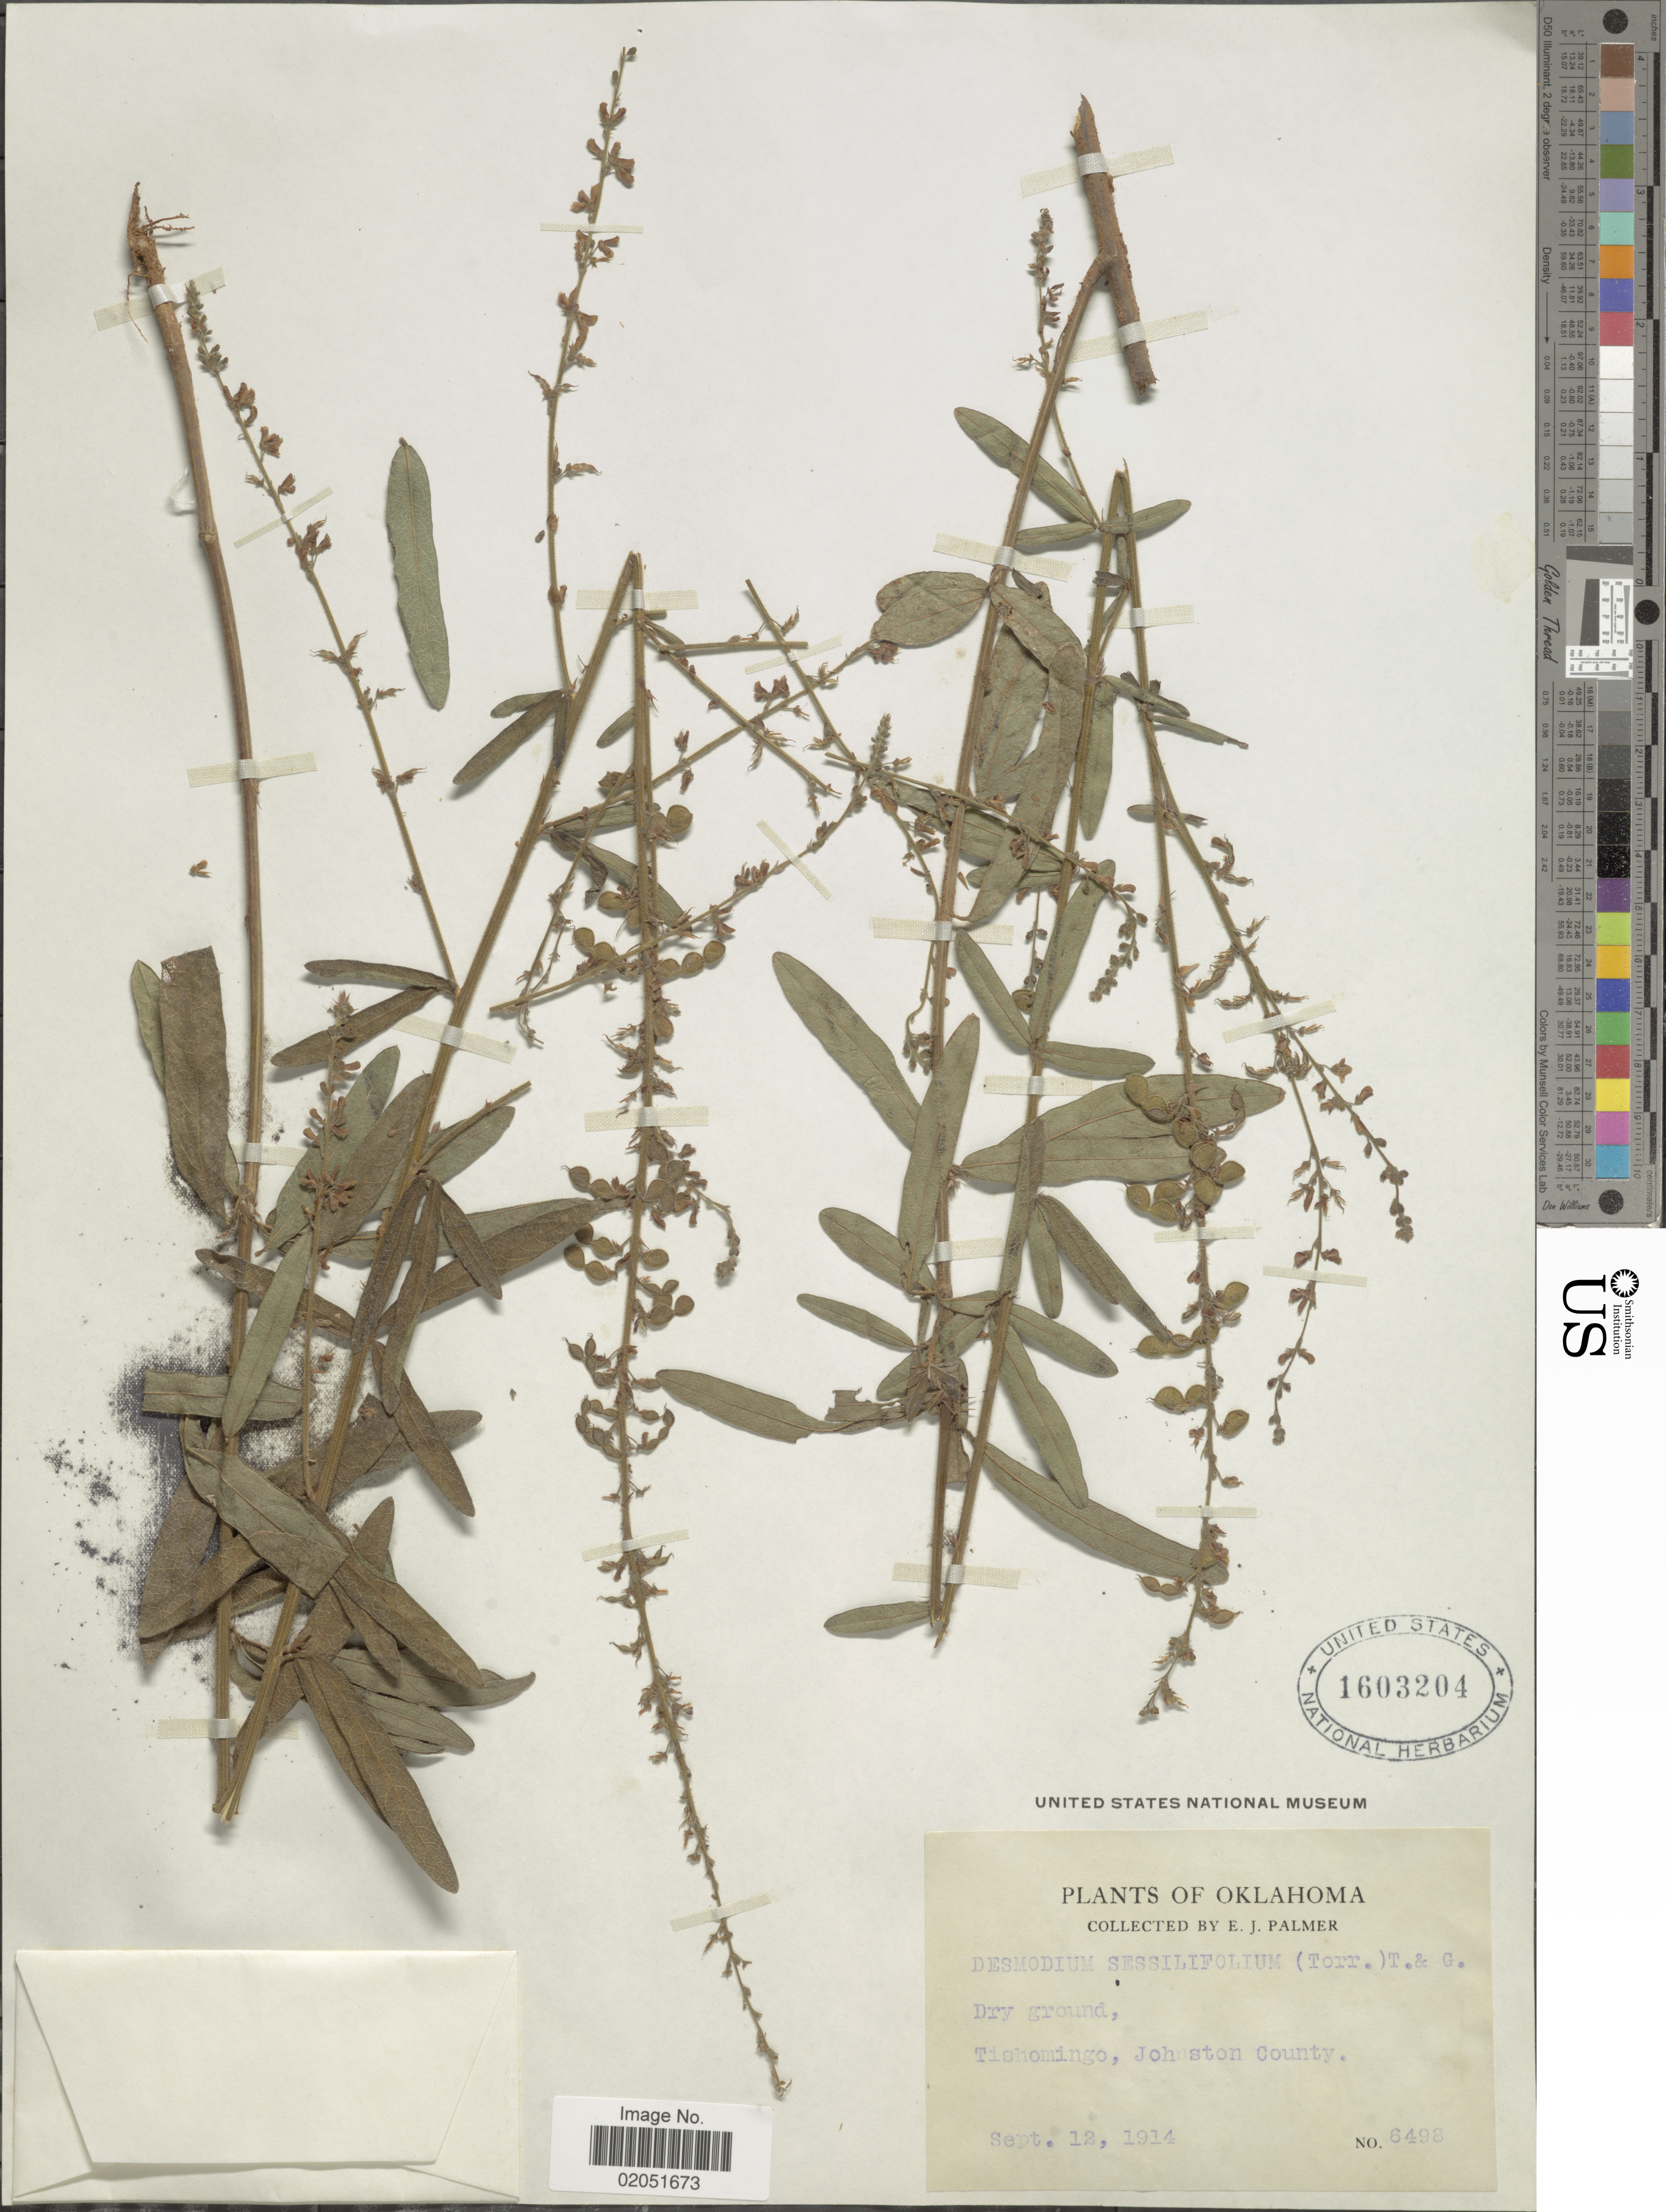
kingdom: Plantae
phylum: Tracheophyta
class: Magnoliopsida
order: Fabales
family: Fabaceae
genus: Desmodium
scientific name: Desmodium sessilifolium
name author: Torr. & A. Gray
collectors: E. J. Palmer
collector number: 6498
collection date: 1914-09-12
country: United States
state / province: Oklahoma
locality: Tishomingo, Johnston County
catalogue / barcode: US 1603204